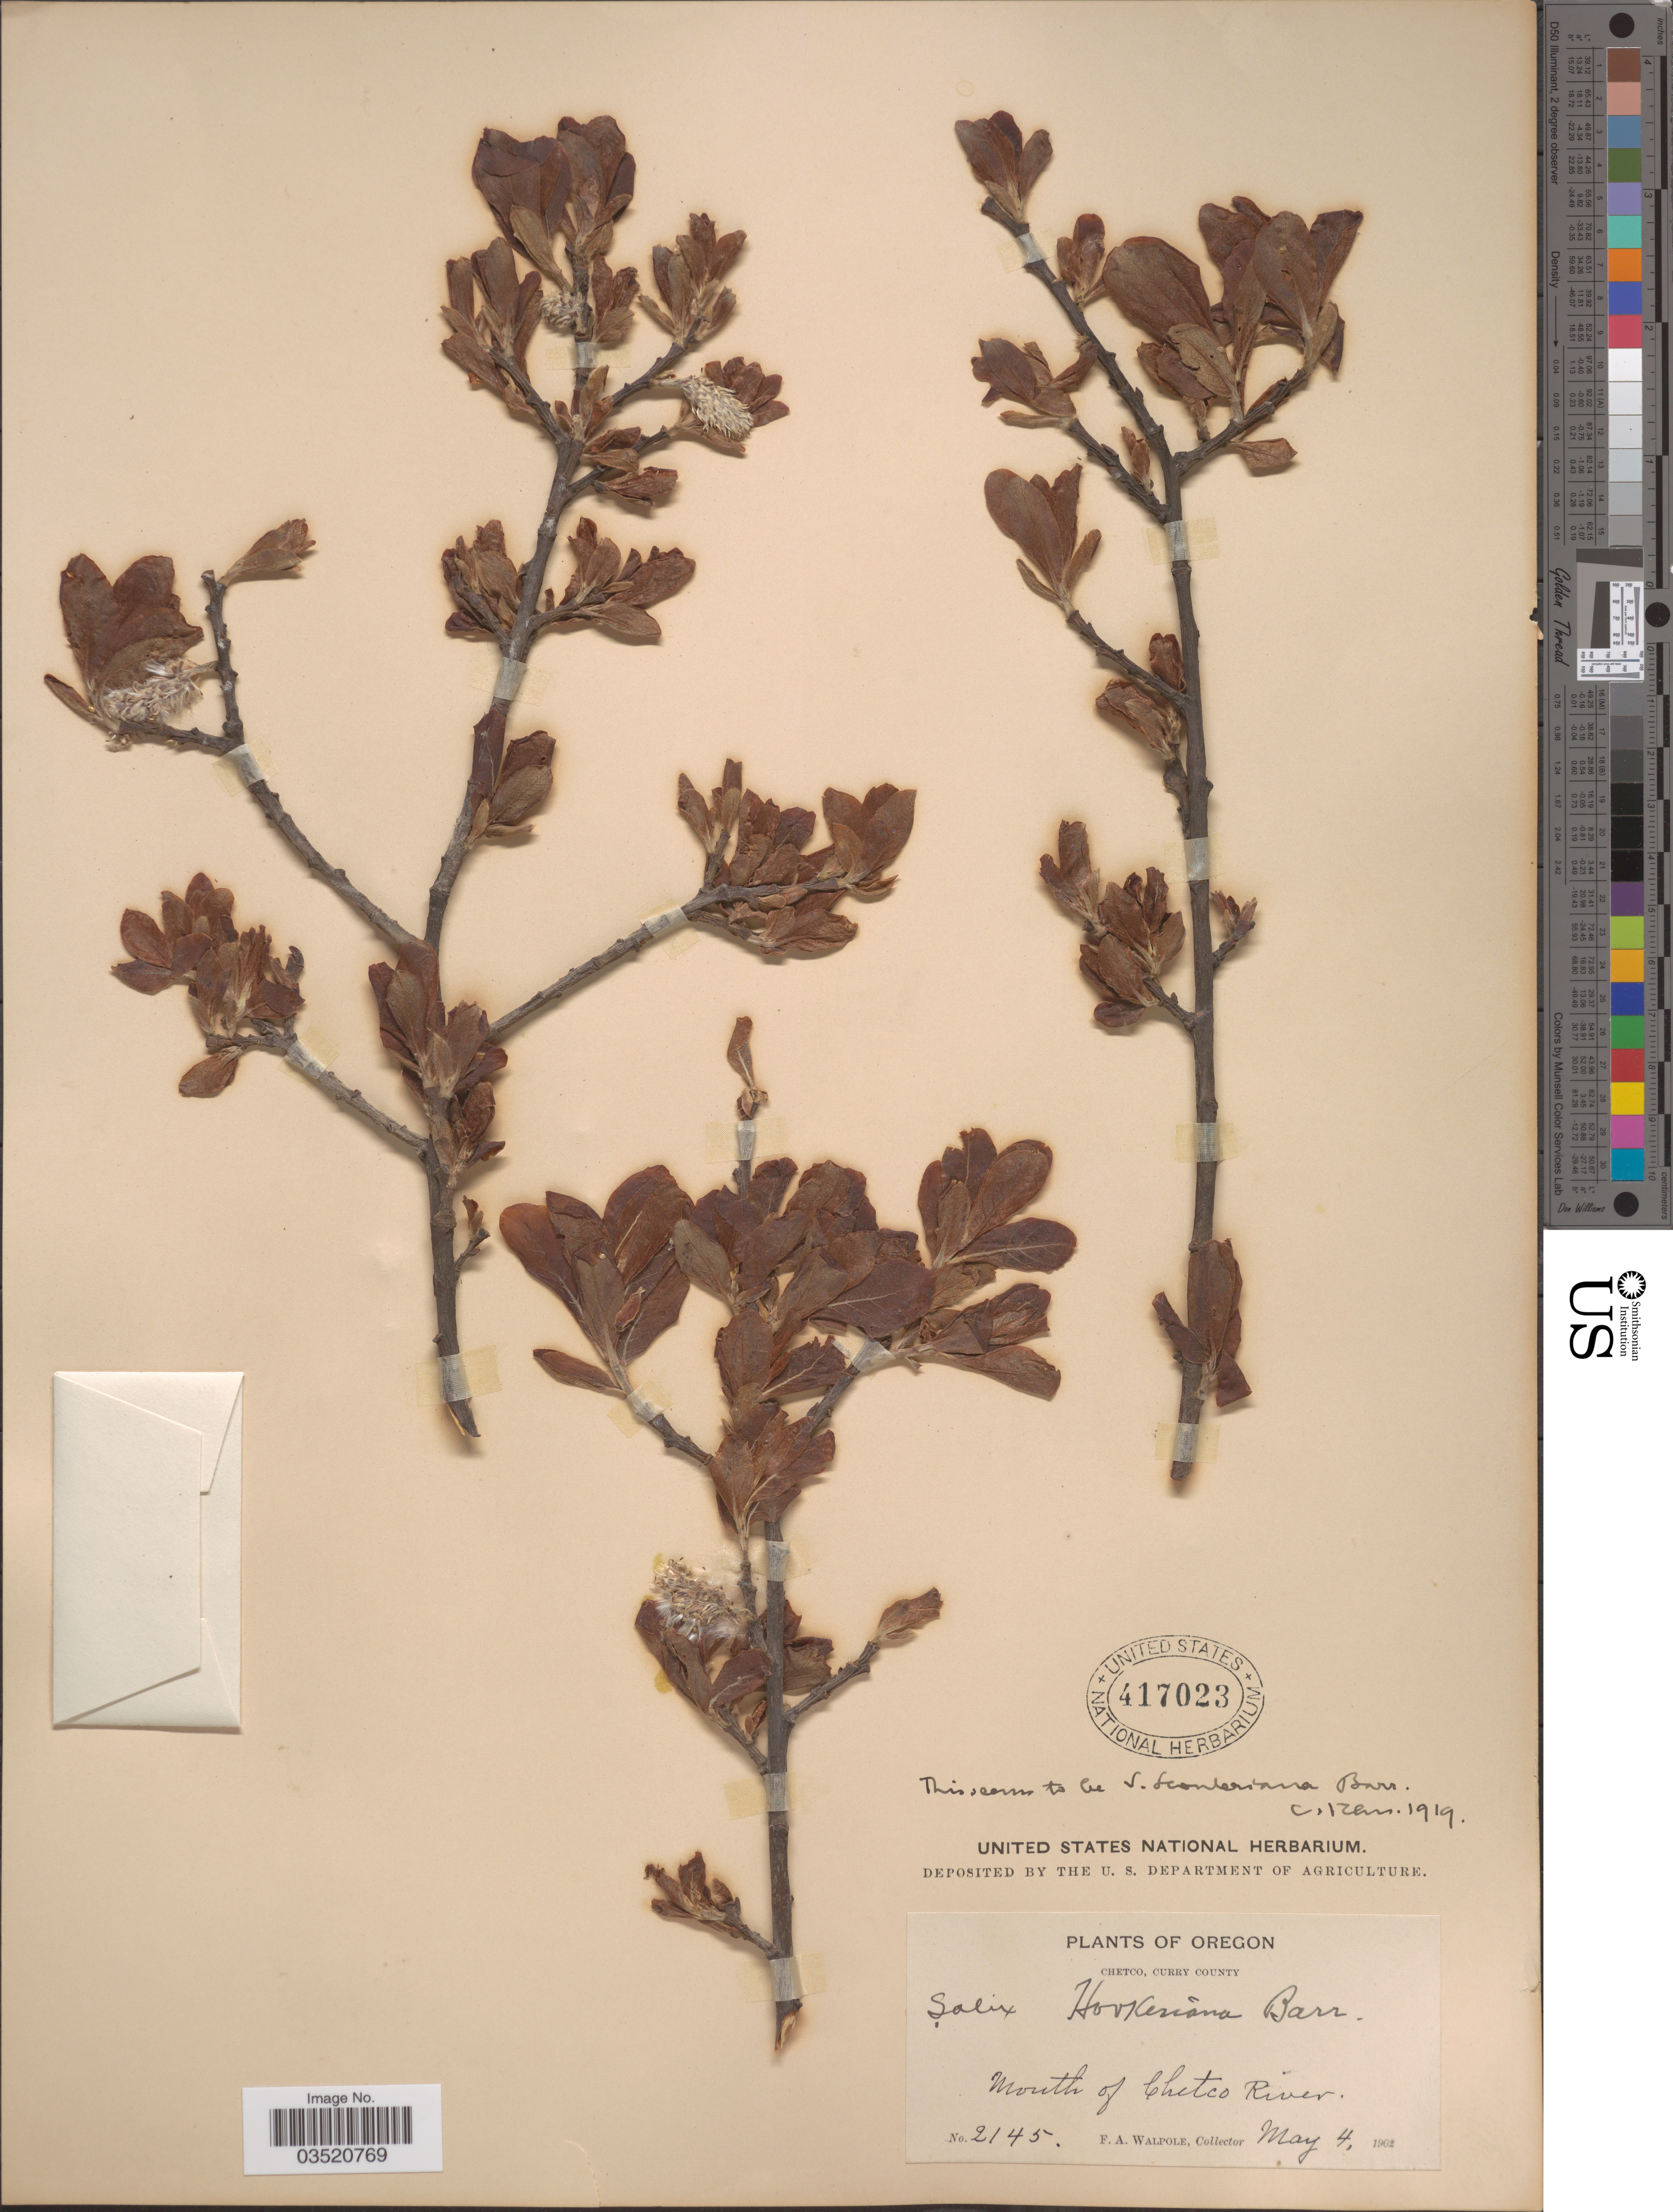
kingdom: Plantae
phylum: Tracheophyta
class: Magnoliopsida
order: Malpighiales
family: Salicaceae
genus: Salix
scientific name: Salix scouleriana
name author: Barratt ex Hook.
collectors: F. Walpole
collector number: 2145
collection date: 1902-05-04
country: United States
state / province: Oregon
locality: Chetco, Curry County. Mouth of Chetco River.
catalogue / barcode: US 417023